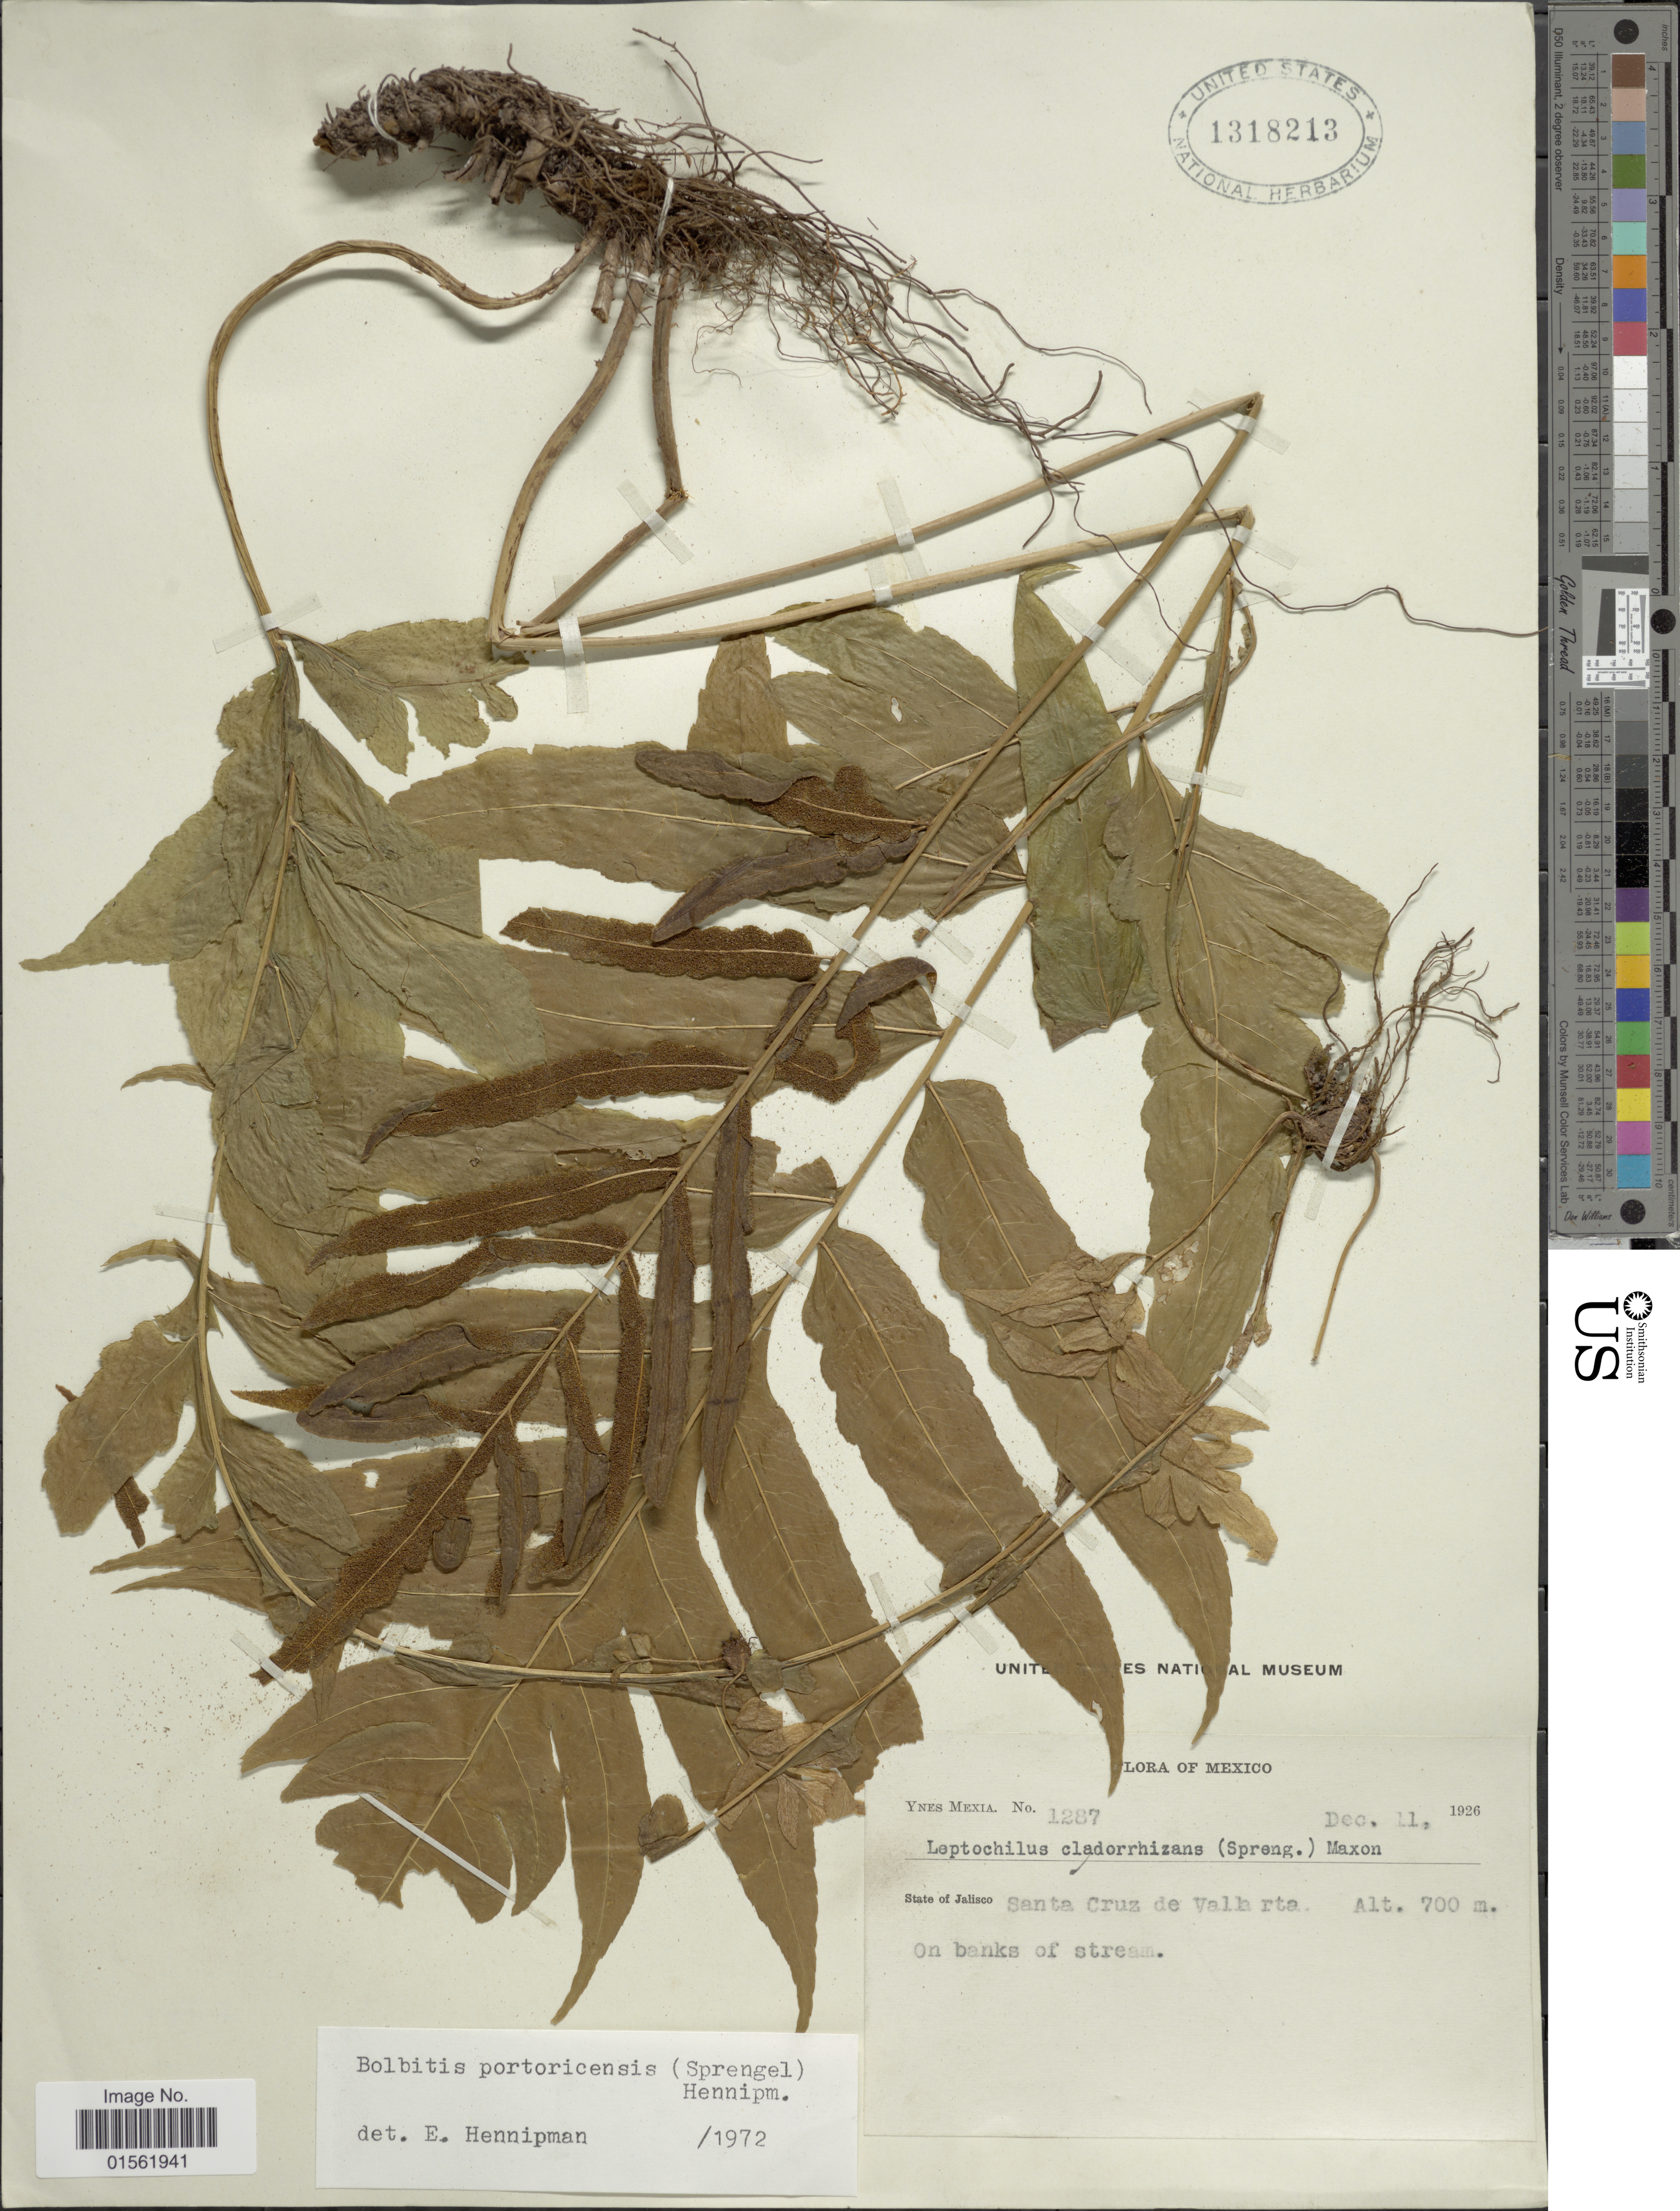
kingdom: Plantae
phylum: Tracheophyta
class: Polypodiopsida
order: Polypodiales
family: Dryopteridaceae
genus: Bolbitis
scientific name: Bolbitis portoricensis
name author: (Spreng.) Hennipman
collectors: Y. Mexia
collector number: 1287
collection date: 1926-12-11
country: Mexico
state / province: Jalisco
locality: Santa Cruz de Vallarta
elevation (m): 700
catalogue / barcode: US 1318213